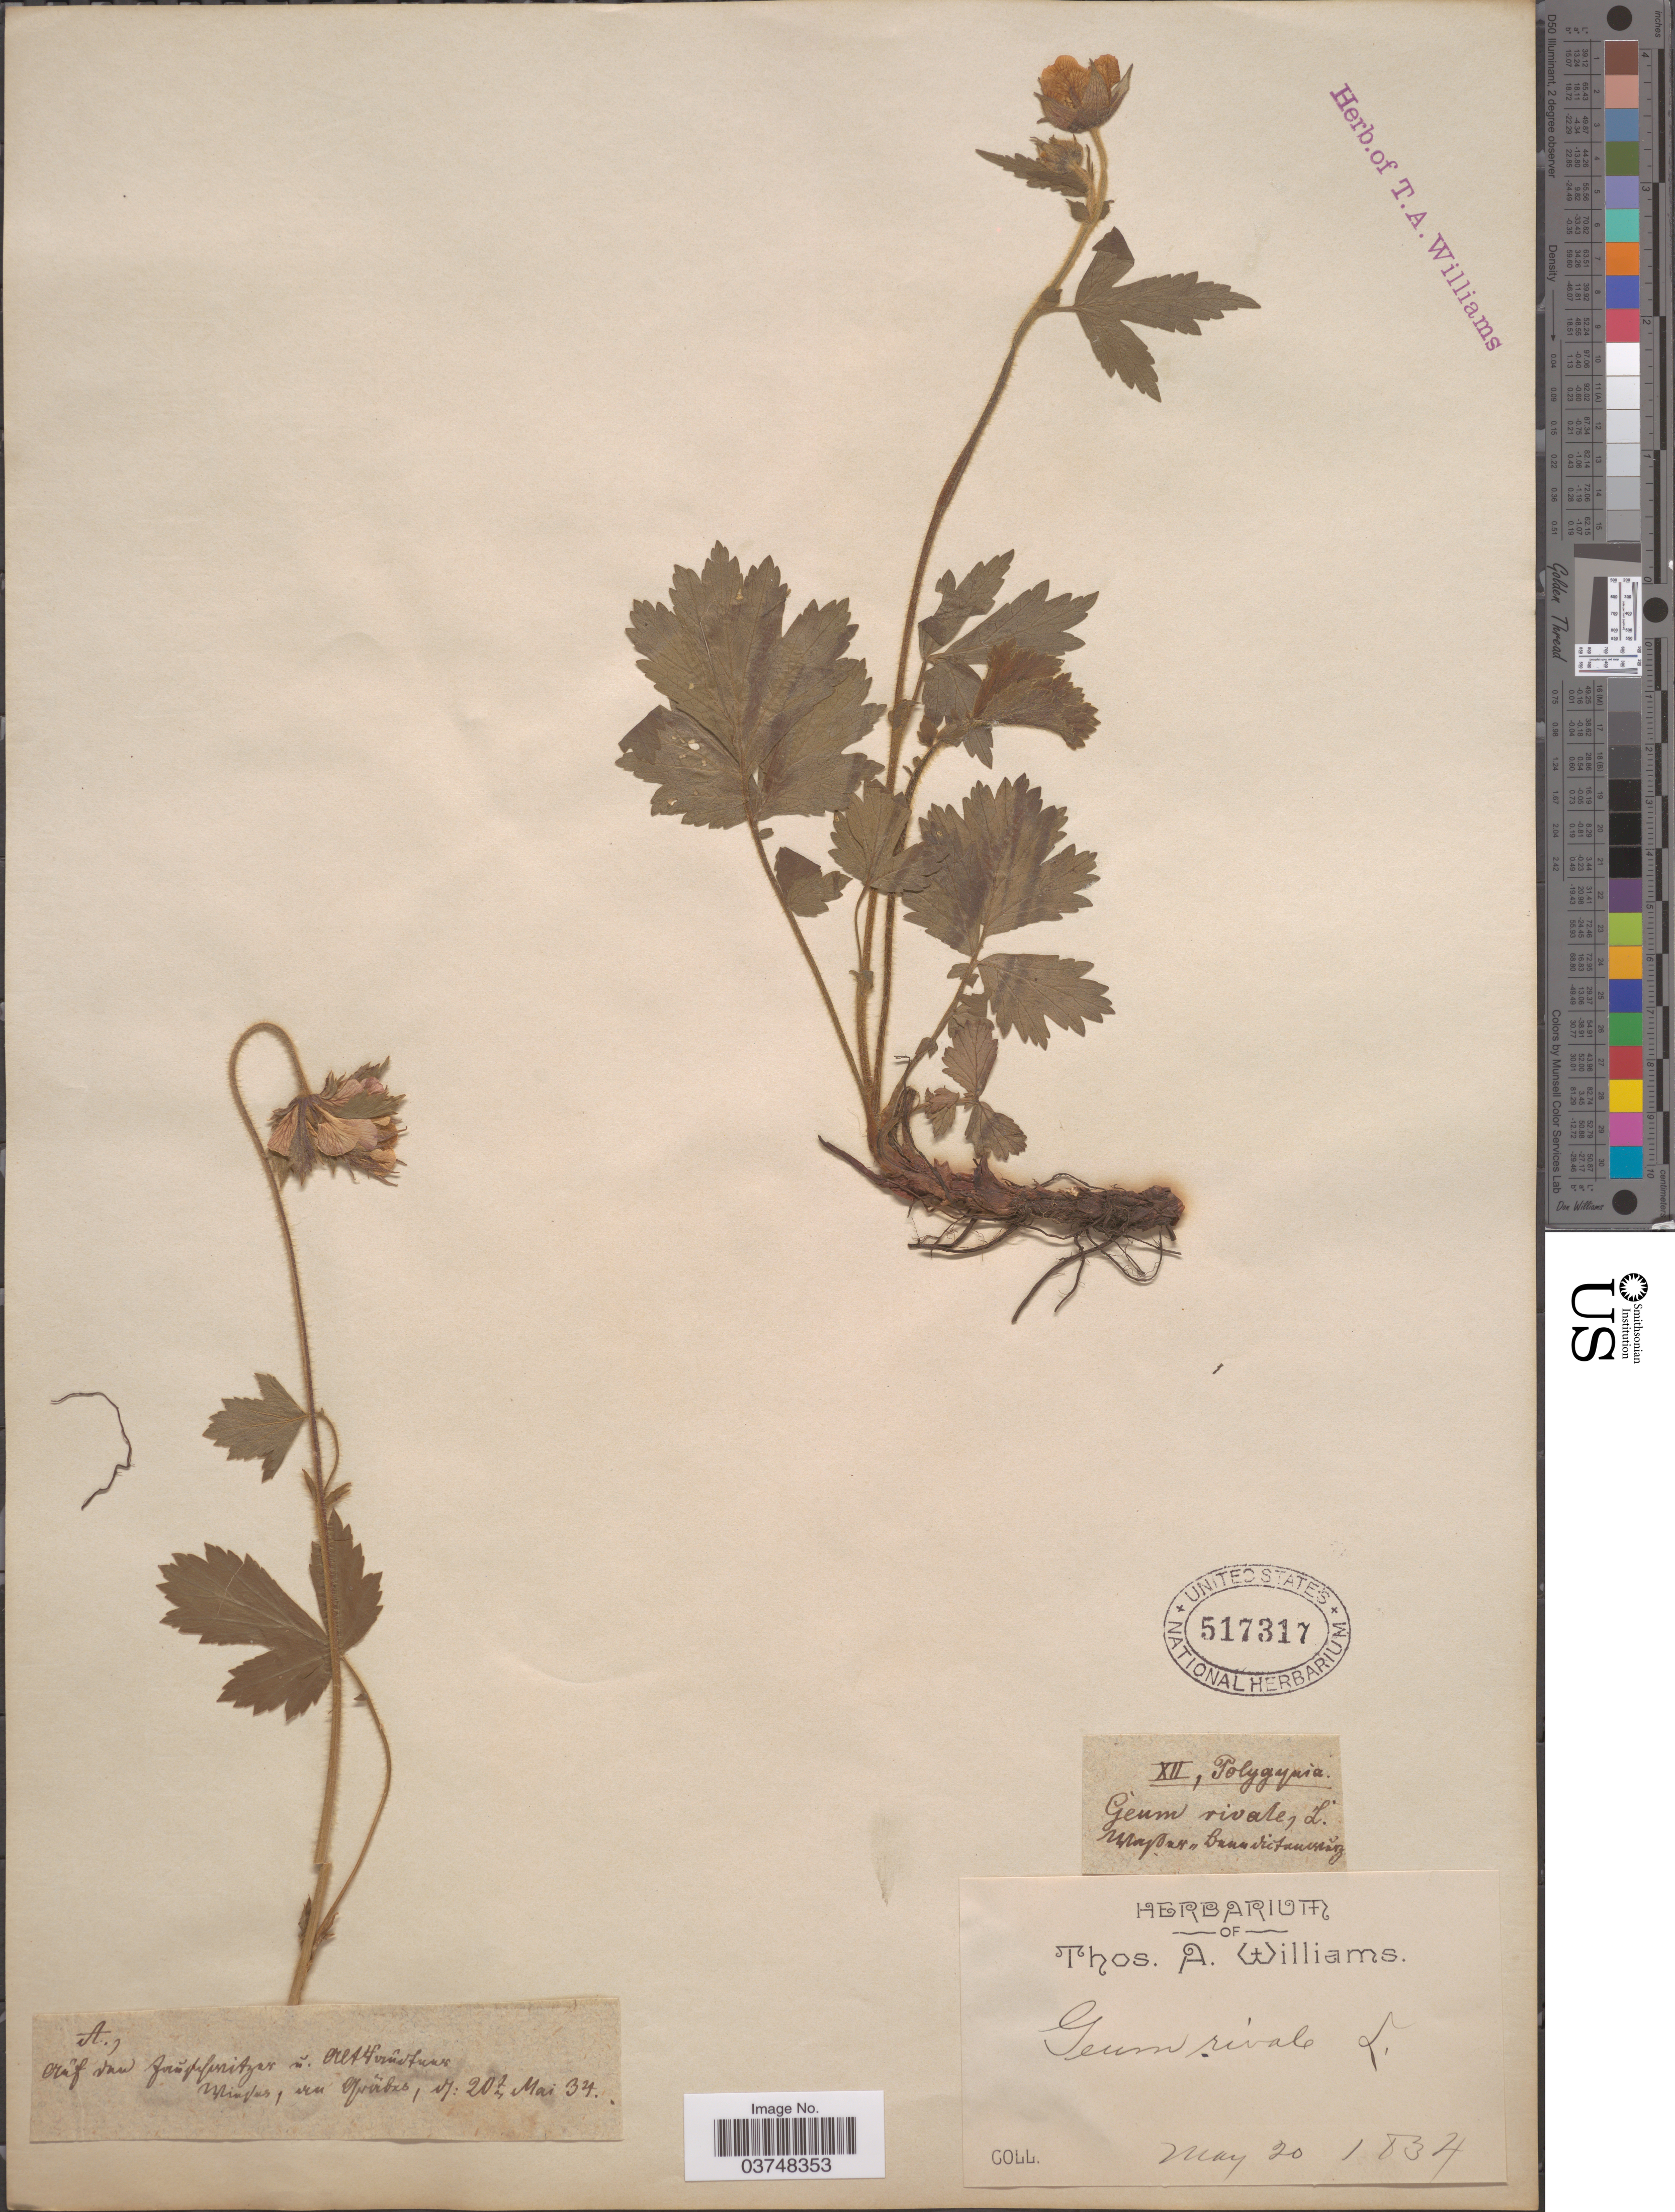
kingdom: Plantae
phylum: Tracheophyta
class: Magnoliopsida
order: Rosales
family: Rosaceae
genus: Geum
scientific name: Geum rivale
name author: L.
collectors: ex herb. Thos. A. Williams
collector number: A?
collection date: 1834-05-20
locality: [illegible text].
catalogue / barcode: US 517317